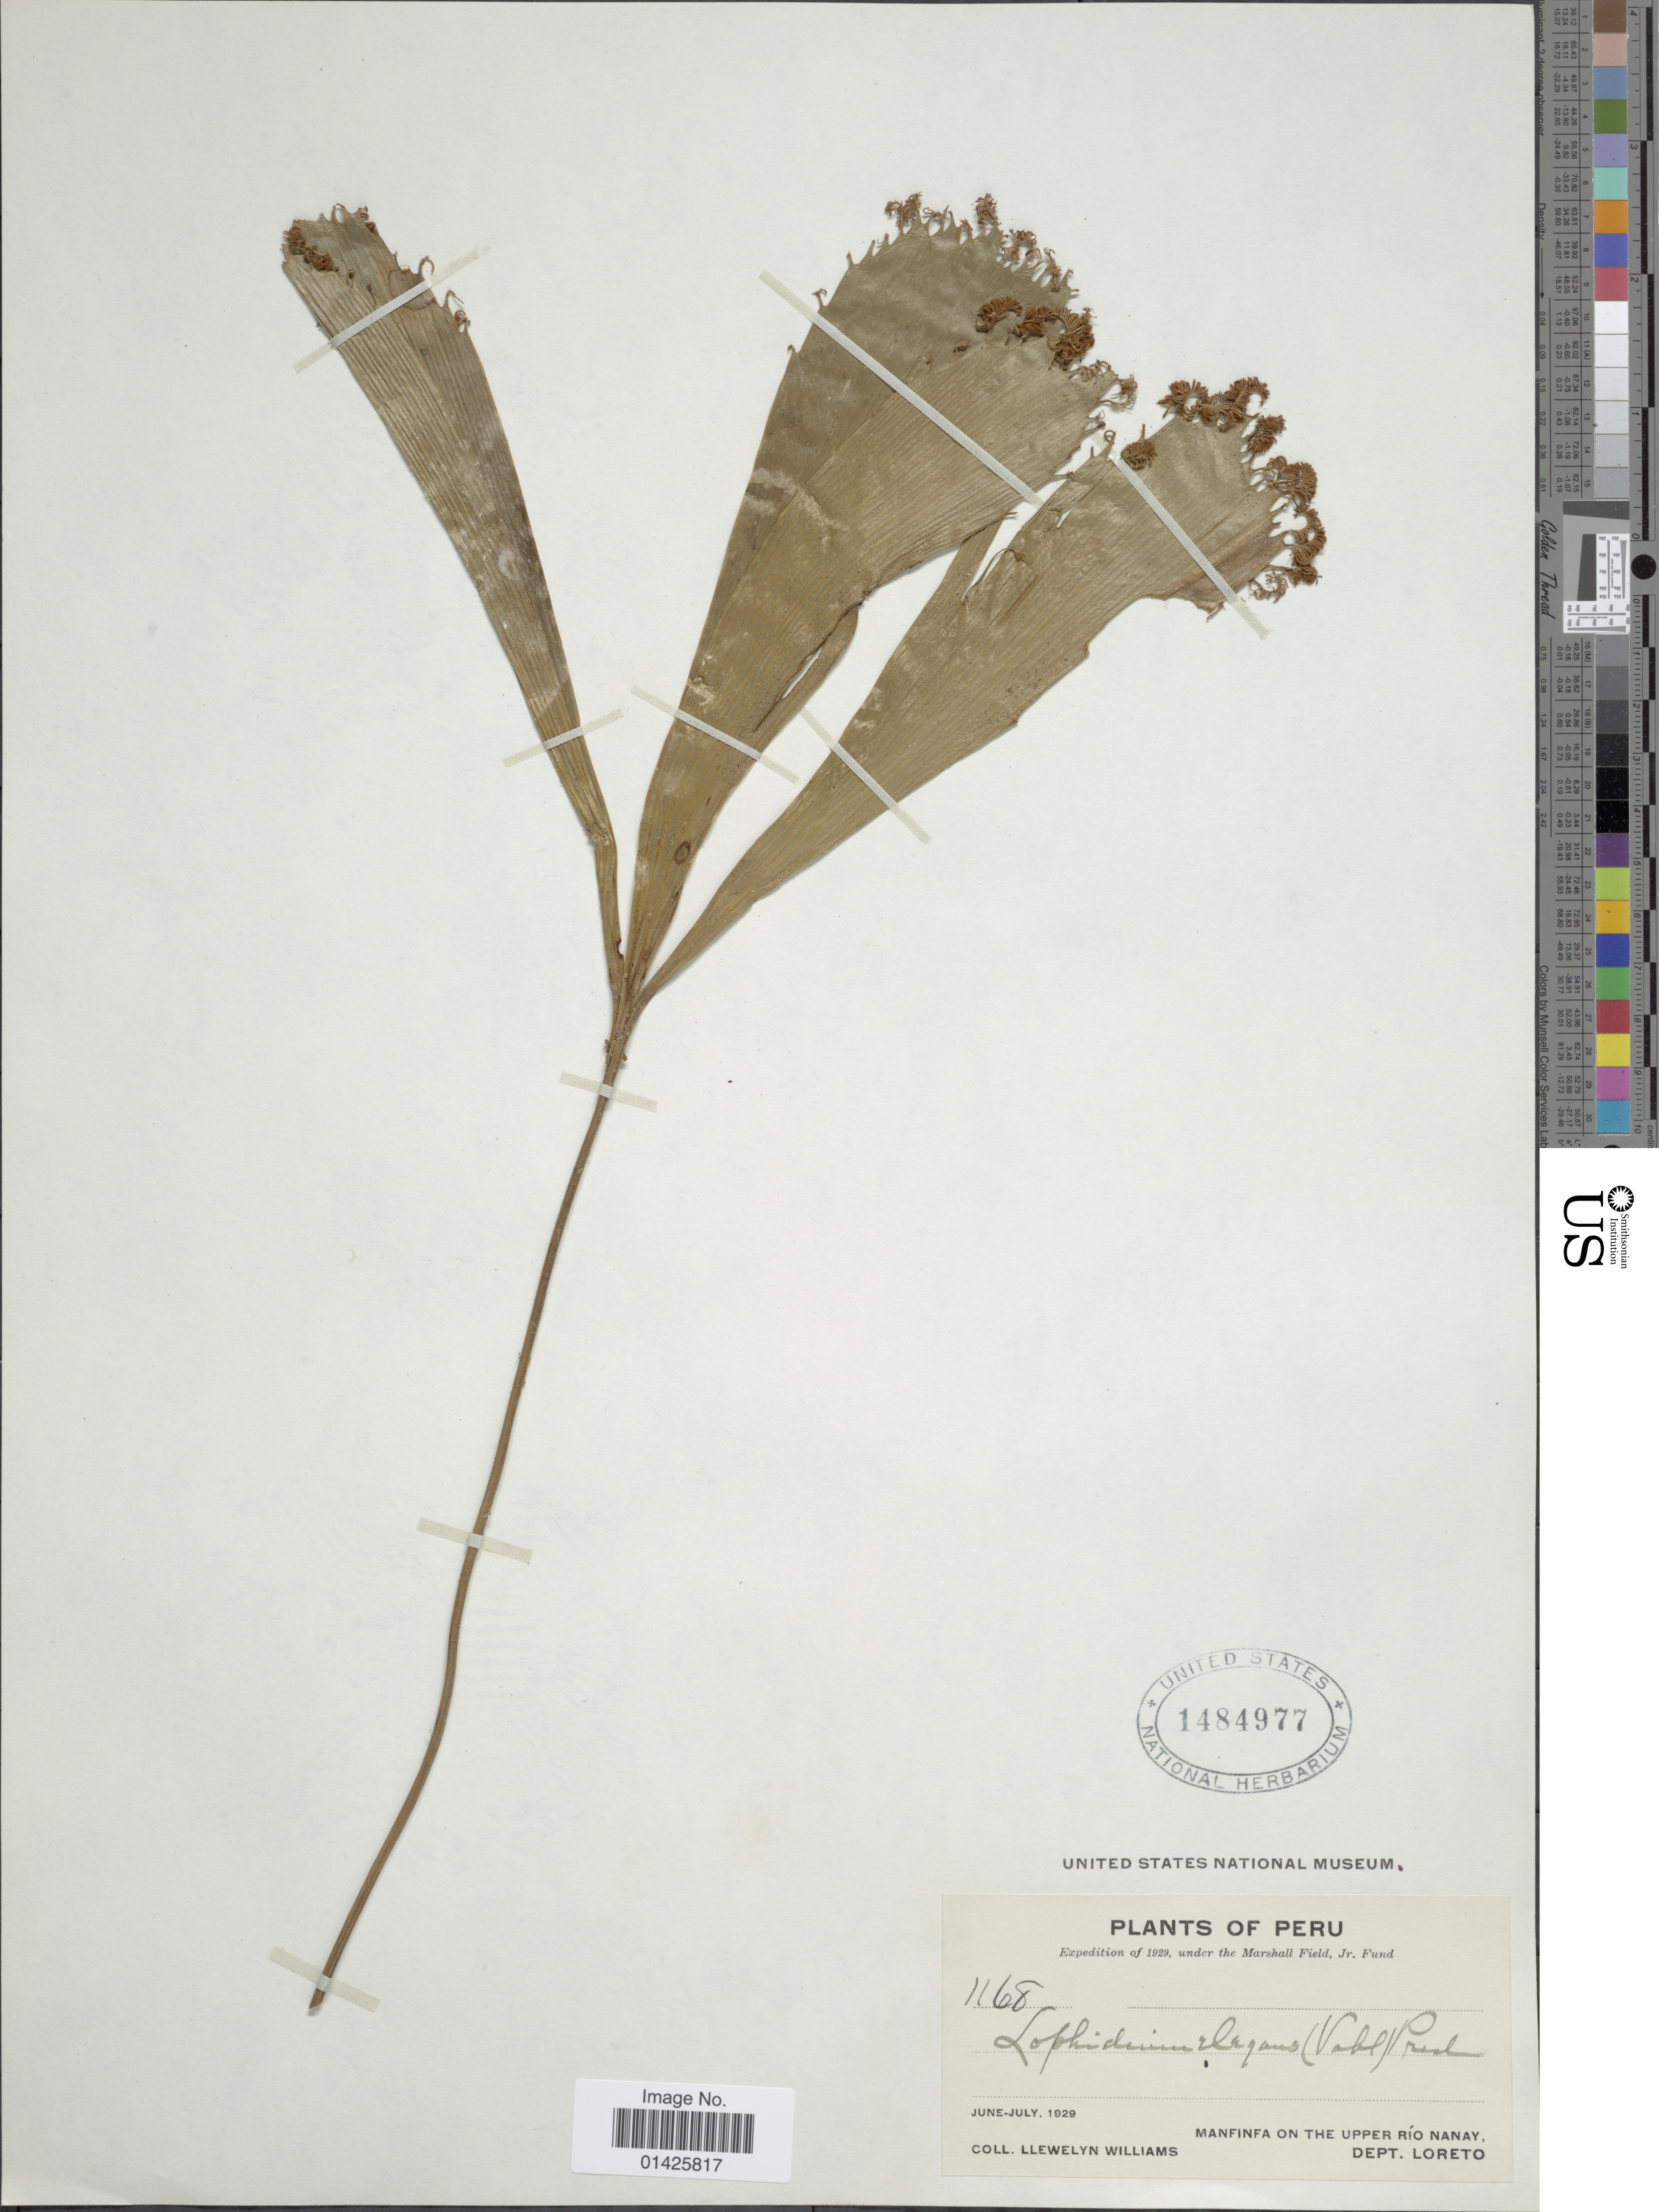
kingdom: Plantae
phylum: Tracheophyta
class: Polypodiopsida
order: Schizaeales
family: Schizaeaceae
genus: Schizaea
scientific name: Schizaea elegans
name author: (Vahl) Sw.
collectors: Ll. Williams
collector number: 1168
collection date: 1929-06/1929-07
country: Peru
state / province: Loreto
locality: Manfinfa on the upper Río Nanay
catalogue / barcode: US 1484977